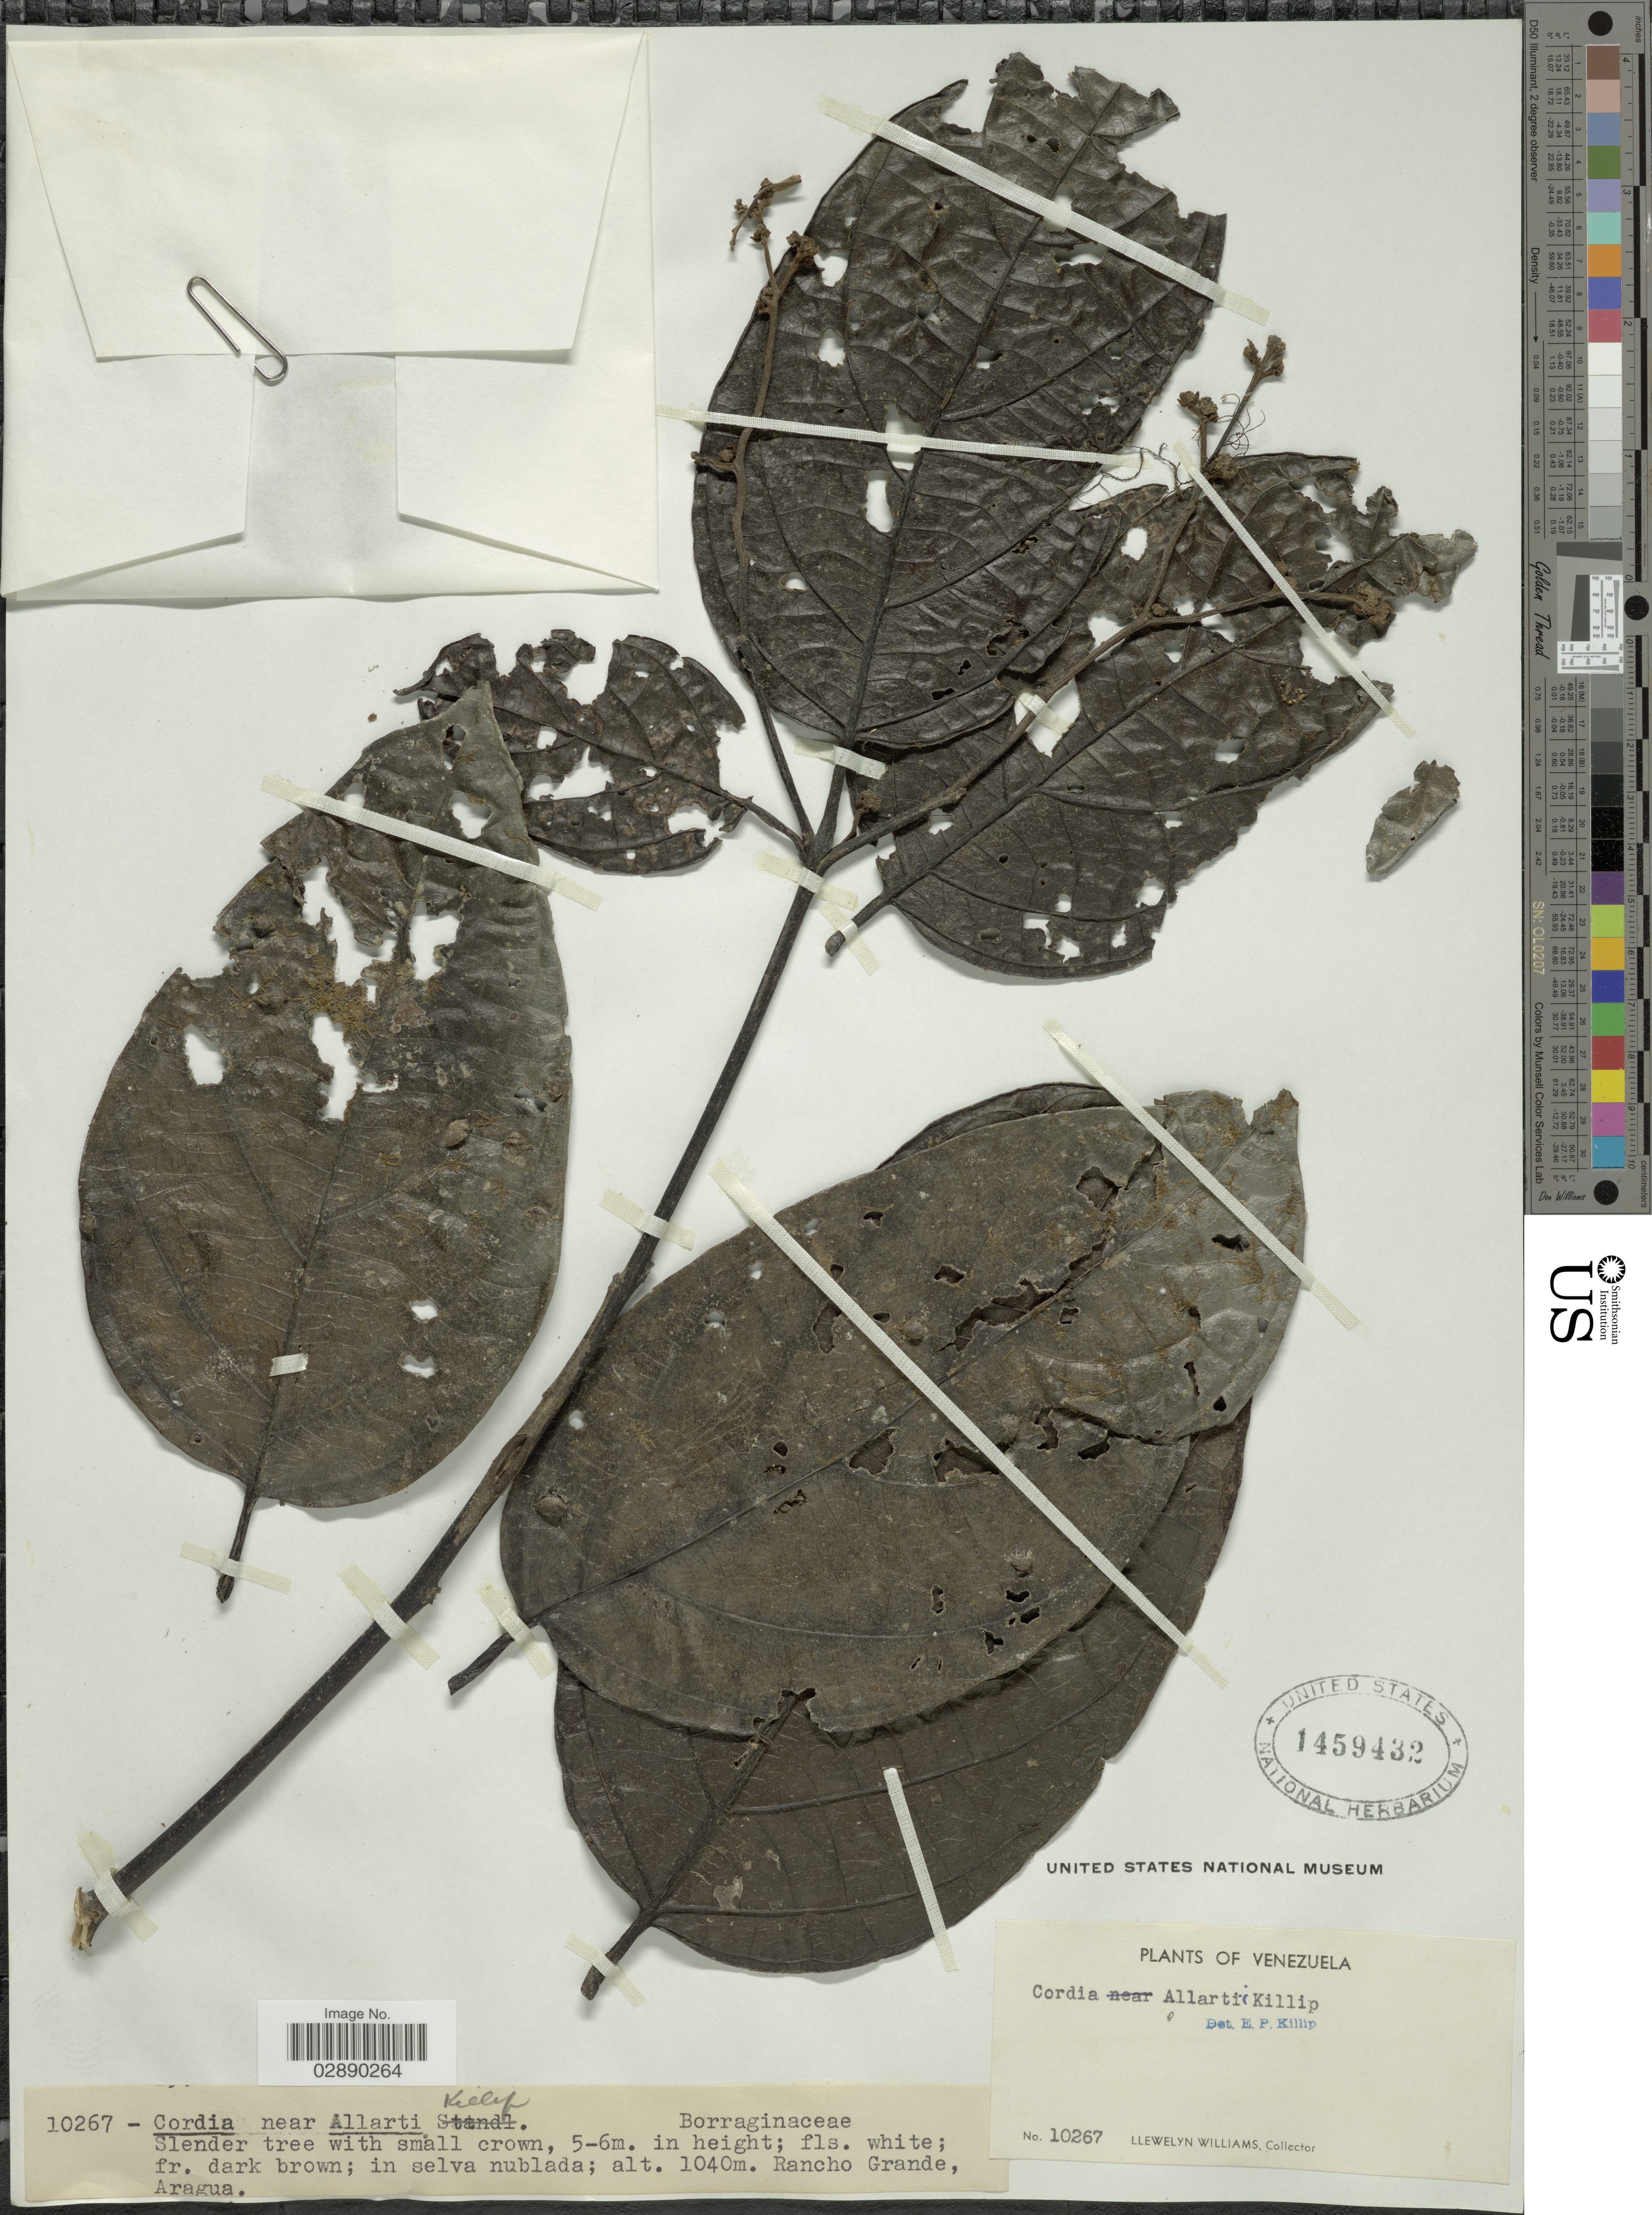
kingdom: Plantae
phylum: Tracheophyta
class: Magnoliopsida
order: Boraginales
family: Cordiaceae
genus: Cordia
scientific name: Cordia allartii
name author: Killip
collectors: Ll. Williams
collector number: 10267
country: Venezuela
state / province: Aragua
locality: Rancho Grande.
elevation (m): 1040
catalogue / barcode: US 1459432